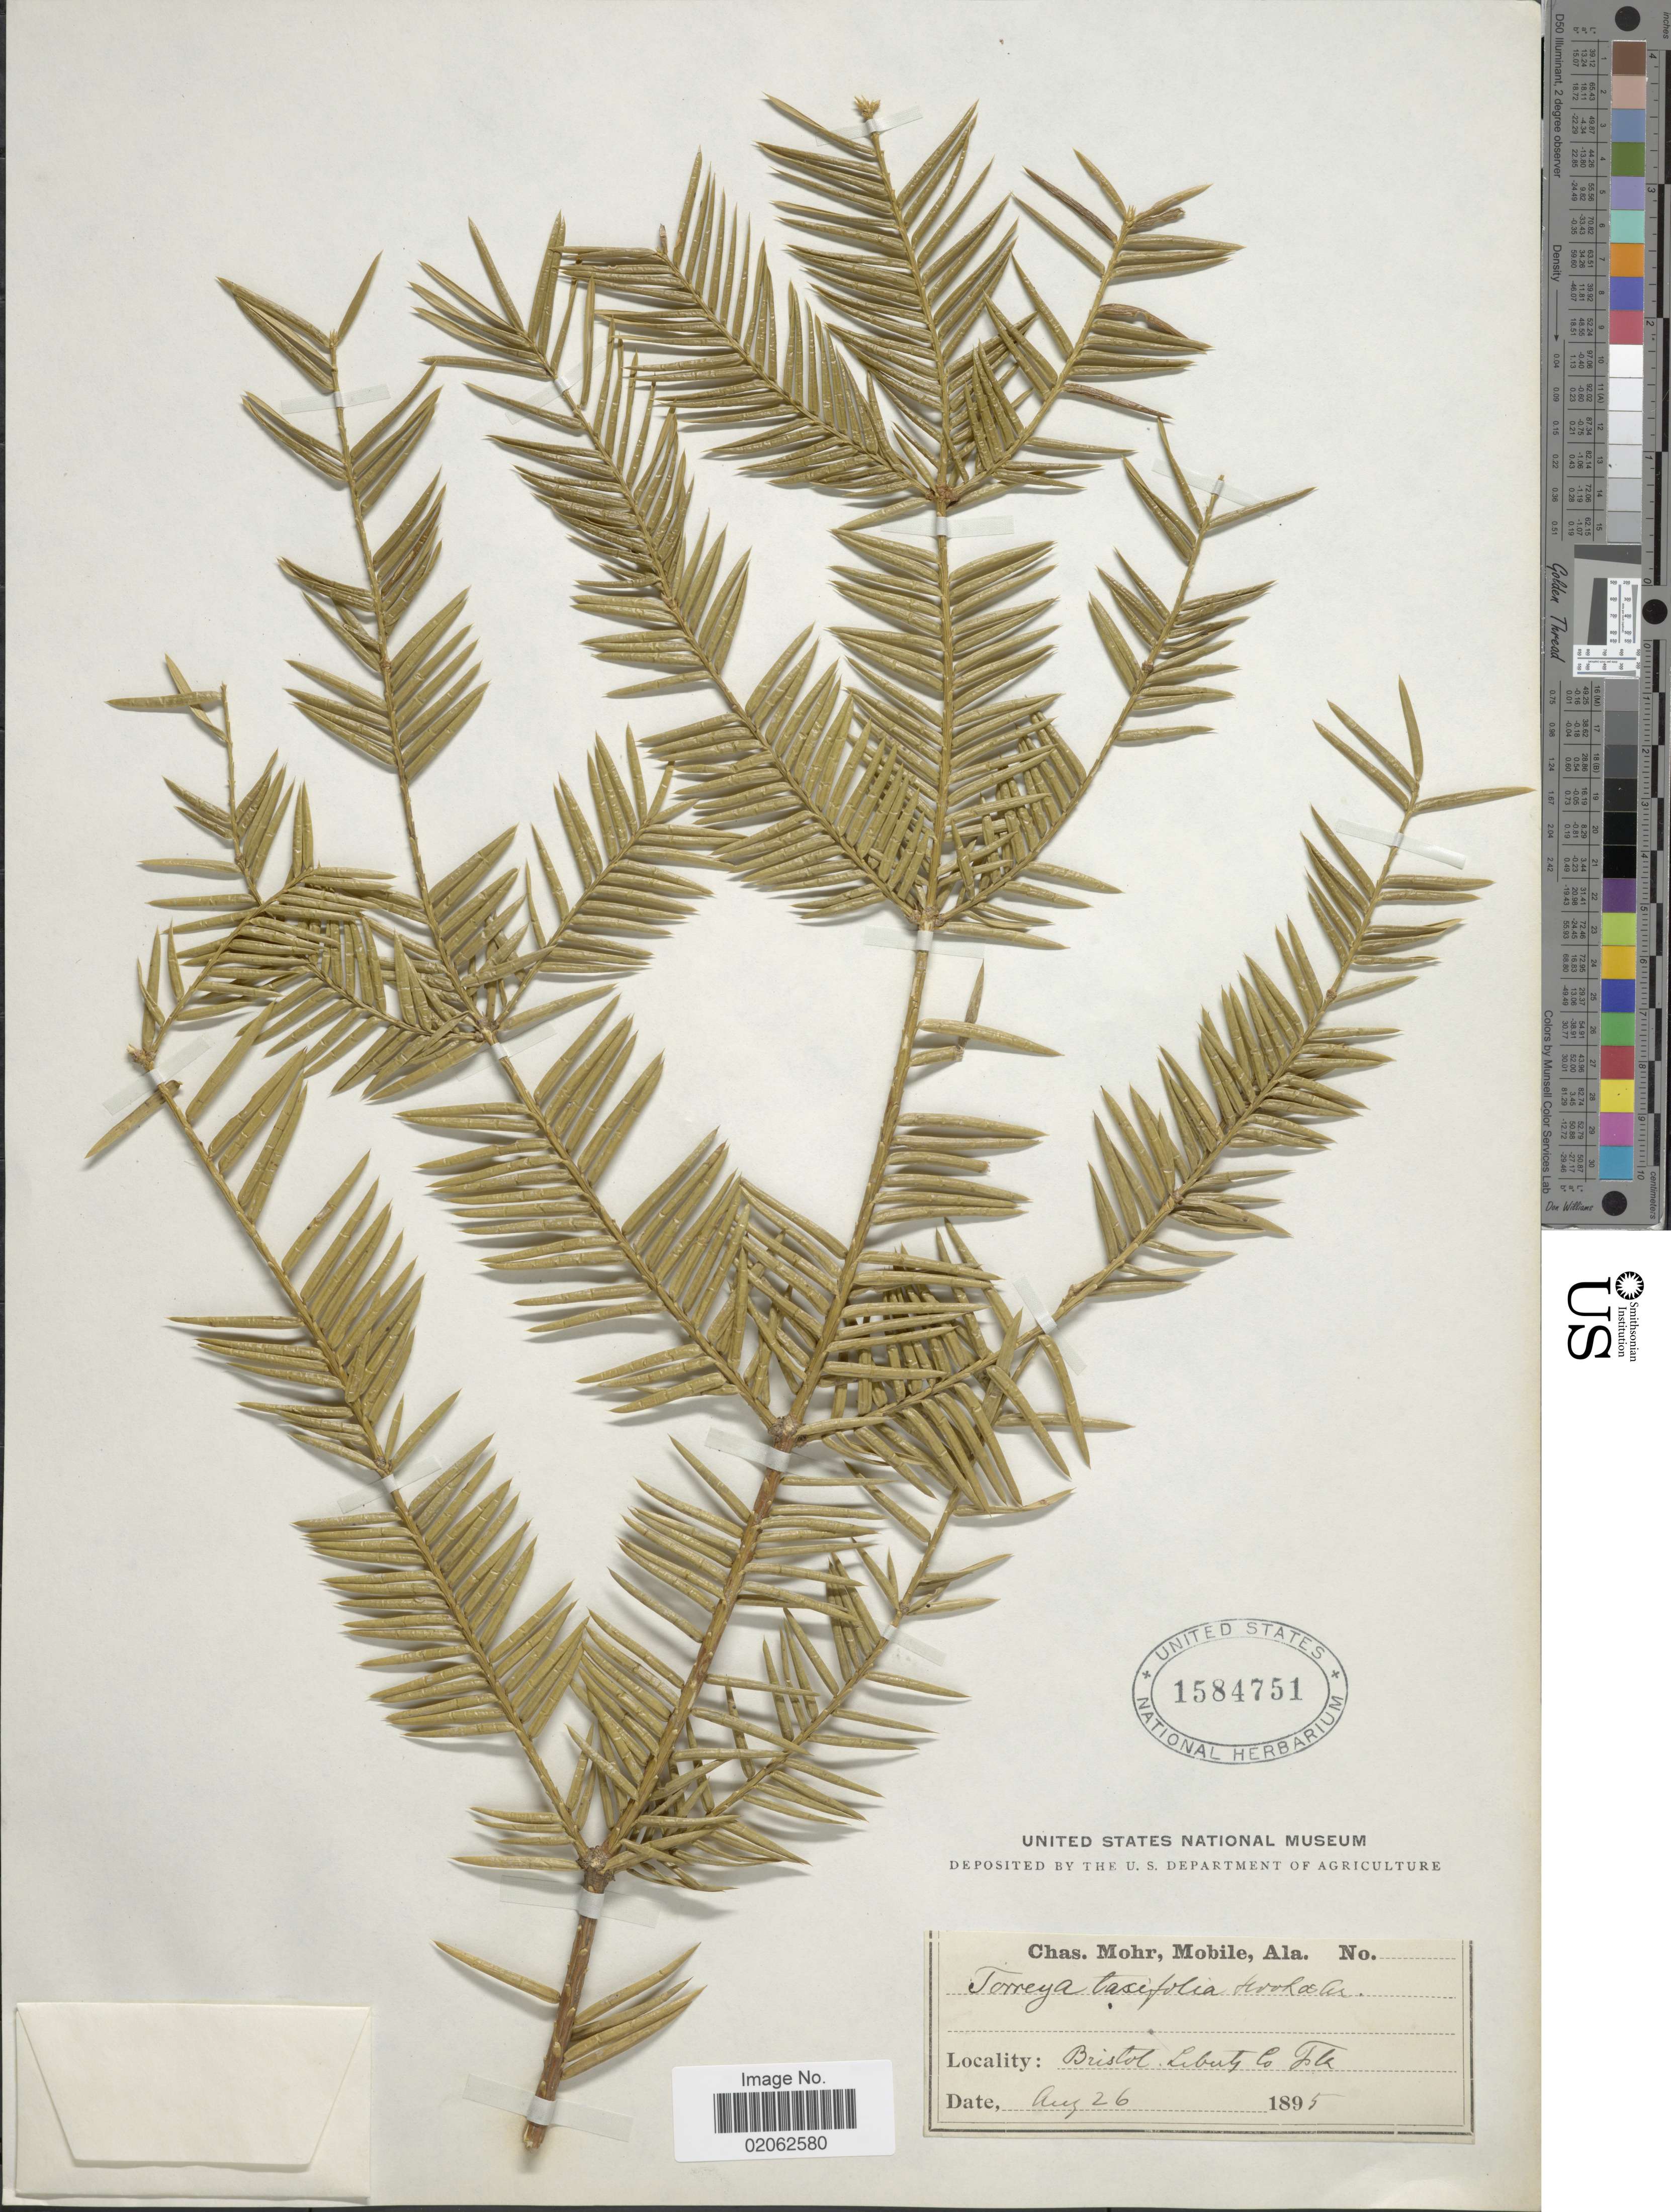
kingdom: Plantae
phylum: Tracheophyta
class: Pinopsida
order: Pinales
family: Taxaceae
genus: Torreya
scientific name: Torreya taxifolia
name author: Arn.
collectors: C. T. Mohr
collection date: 1895-08-26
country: United States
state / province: Florida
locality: Bristol. Liberty Co. Fla.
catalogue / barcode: US 1584751